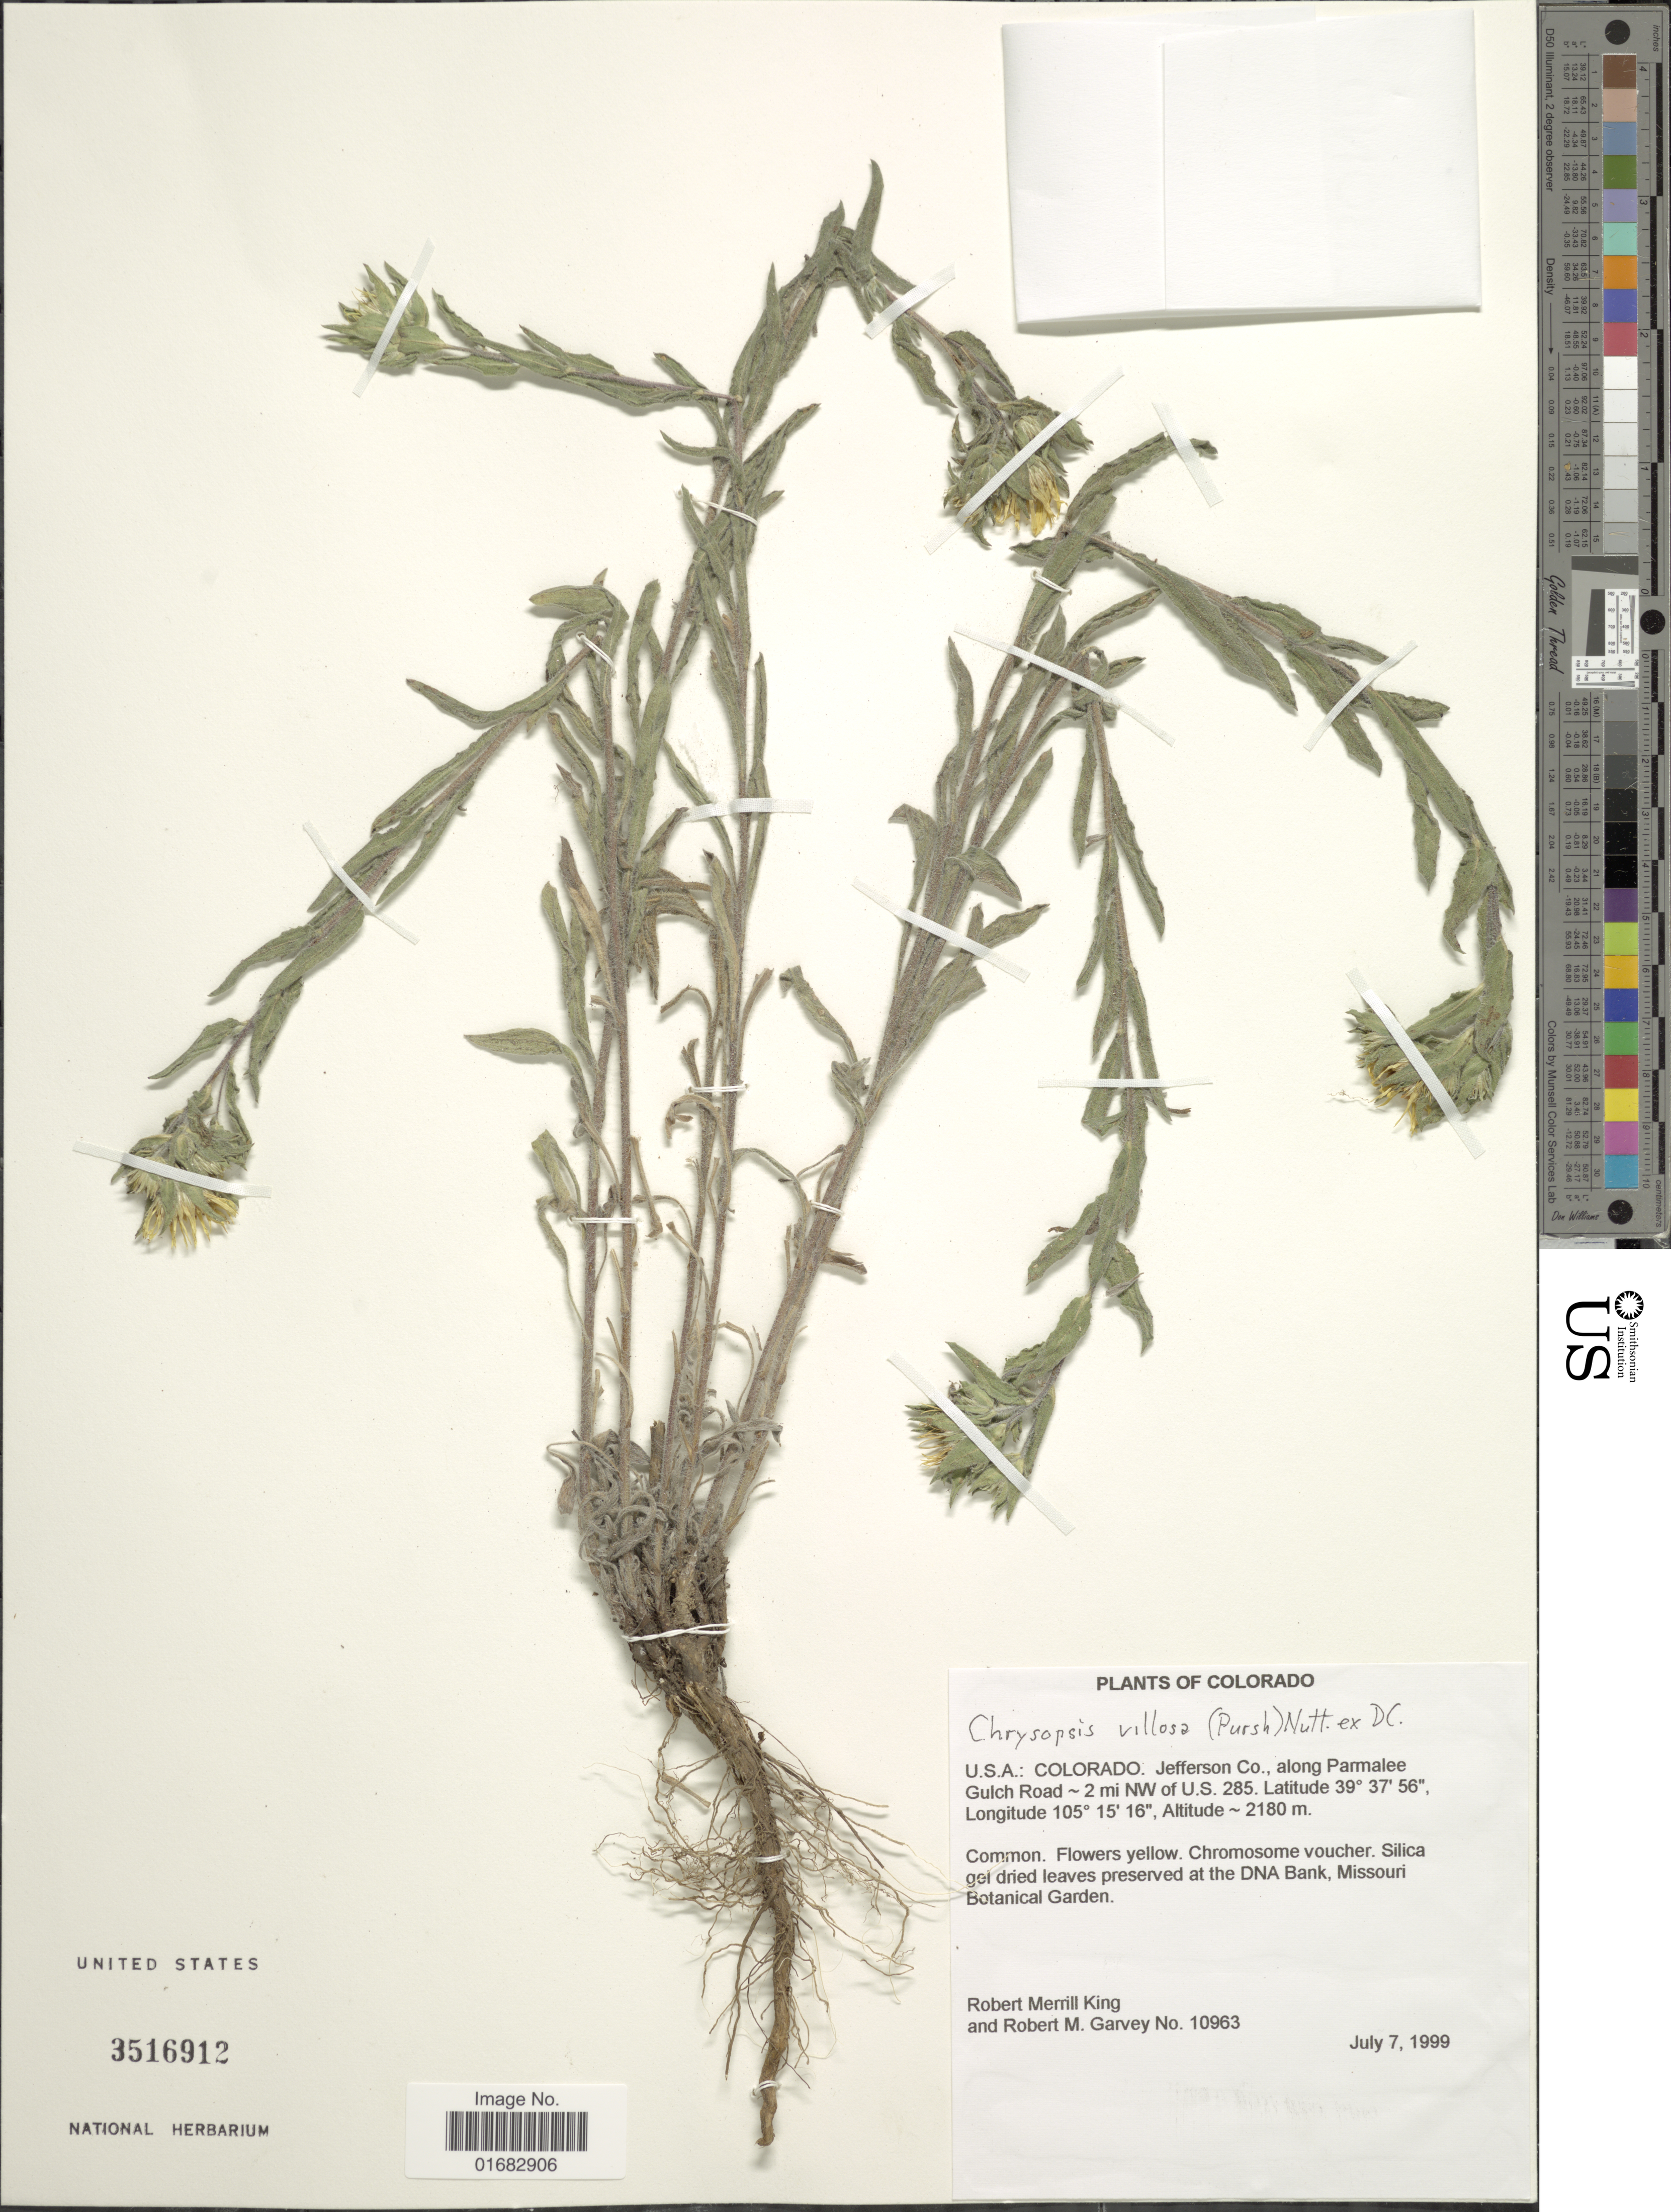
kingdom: Plantae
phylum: Tracheophyta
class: Magnoliopsida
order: Asterales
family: Asteraceae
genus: Heterotheca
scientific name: Heterotheca villosa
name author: (Pursh) Shinners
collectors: R. M. King & R. Garvey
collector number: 10963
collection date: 1999-07-07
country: United States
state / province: Colorado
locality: Jefferson Co., along Parmalee Gulch Road 2 mi NW of U.S. 285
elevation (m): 2180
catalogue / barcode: US 3516912